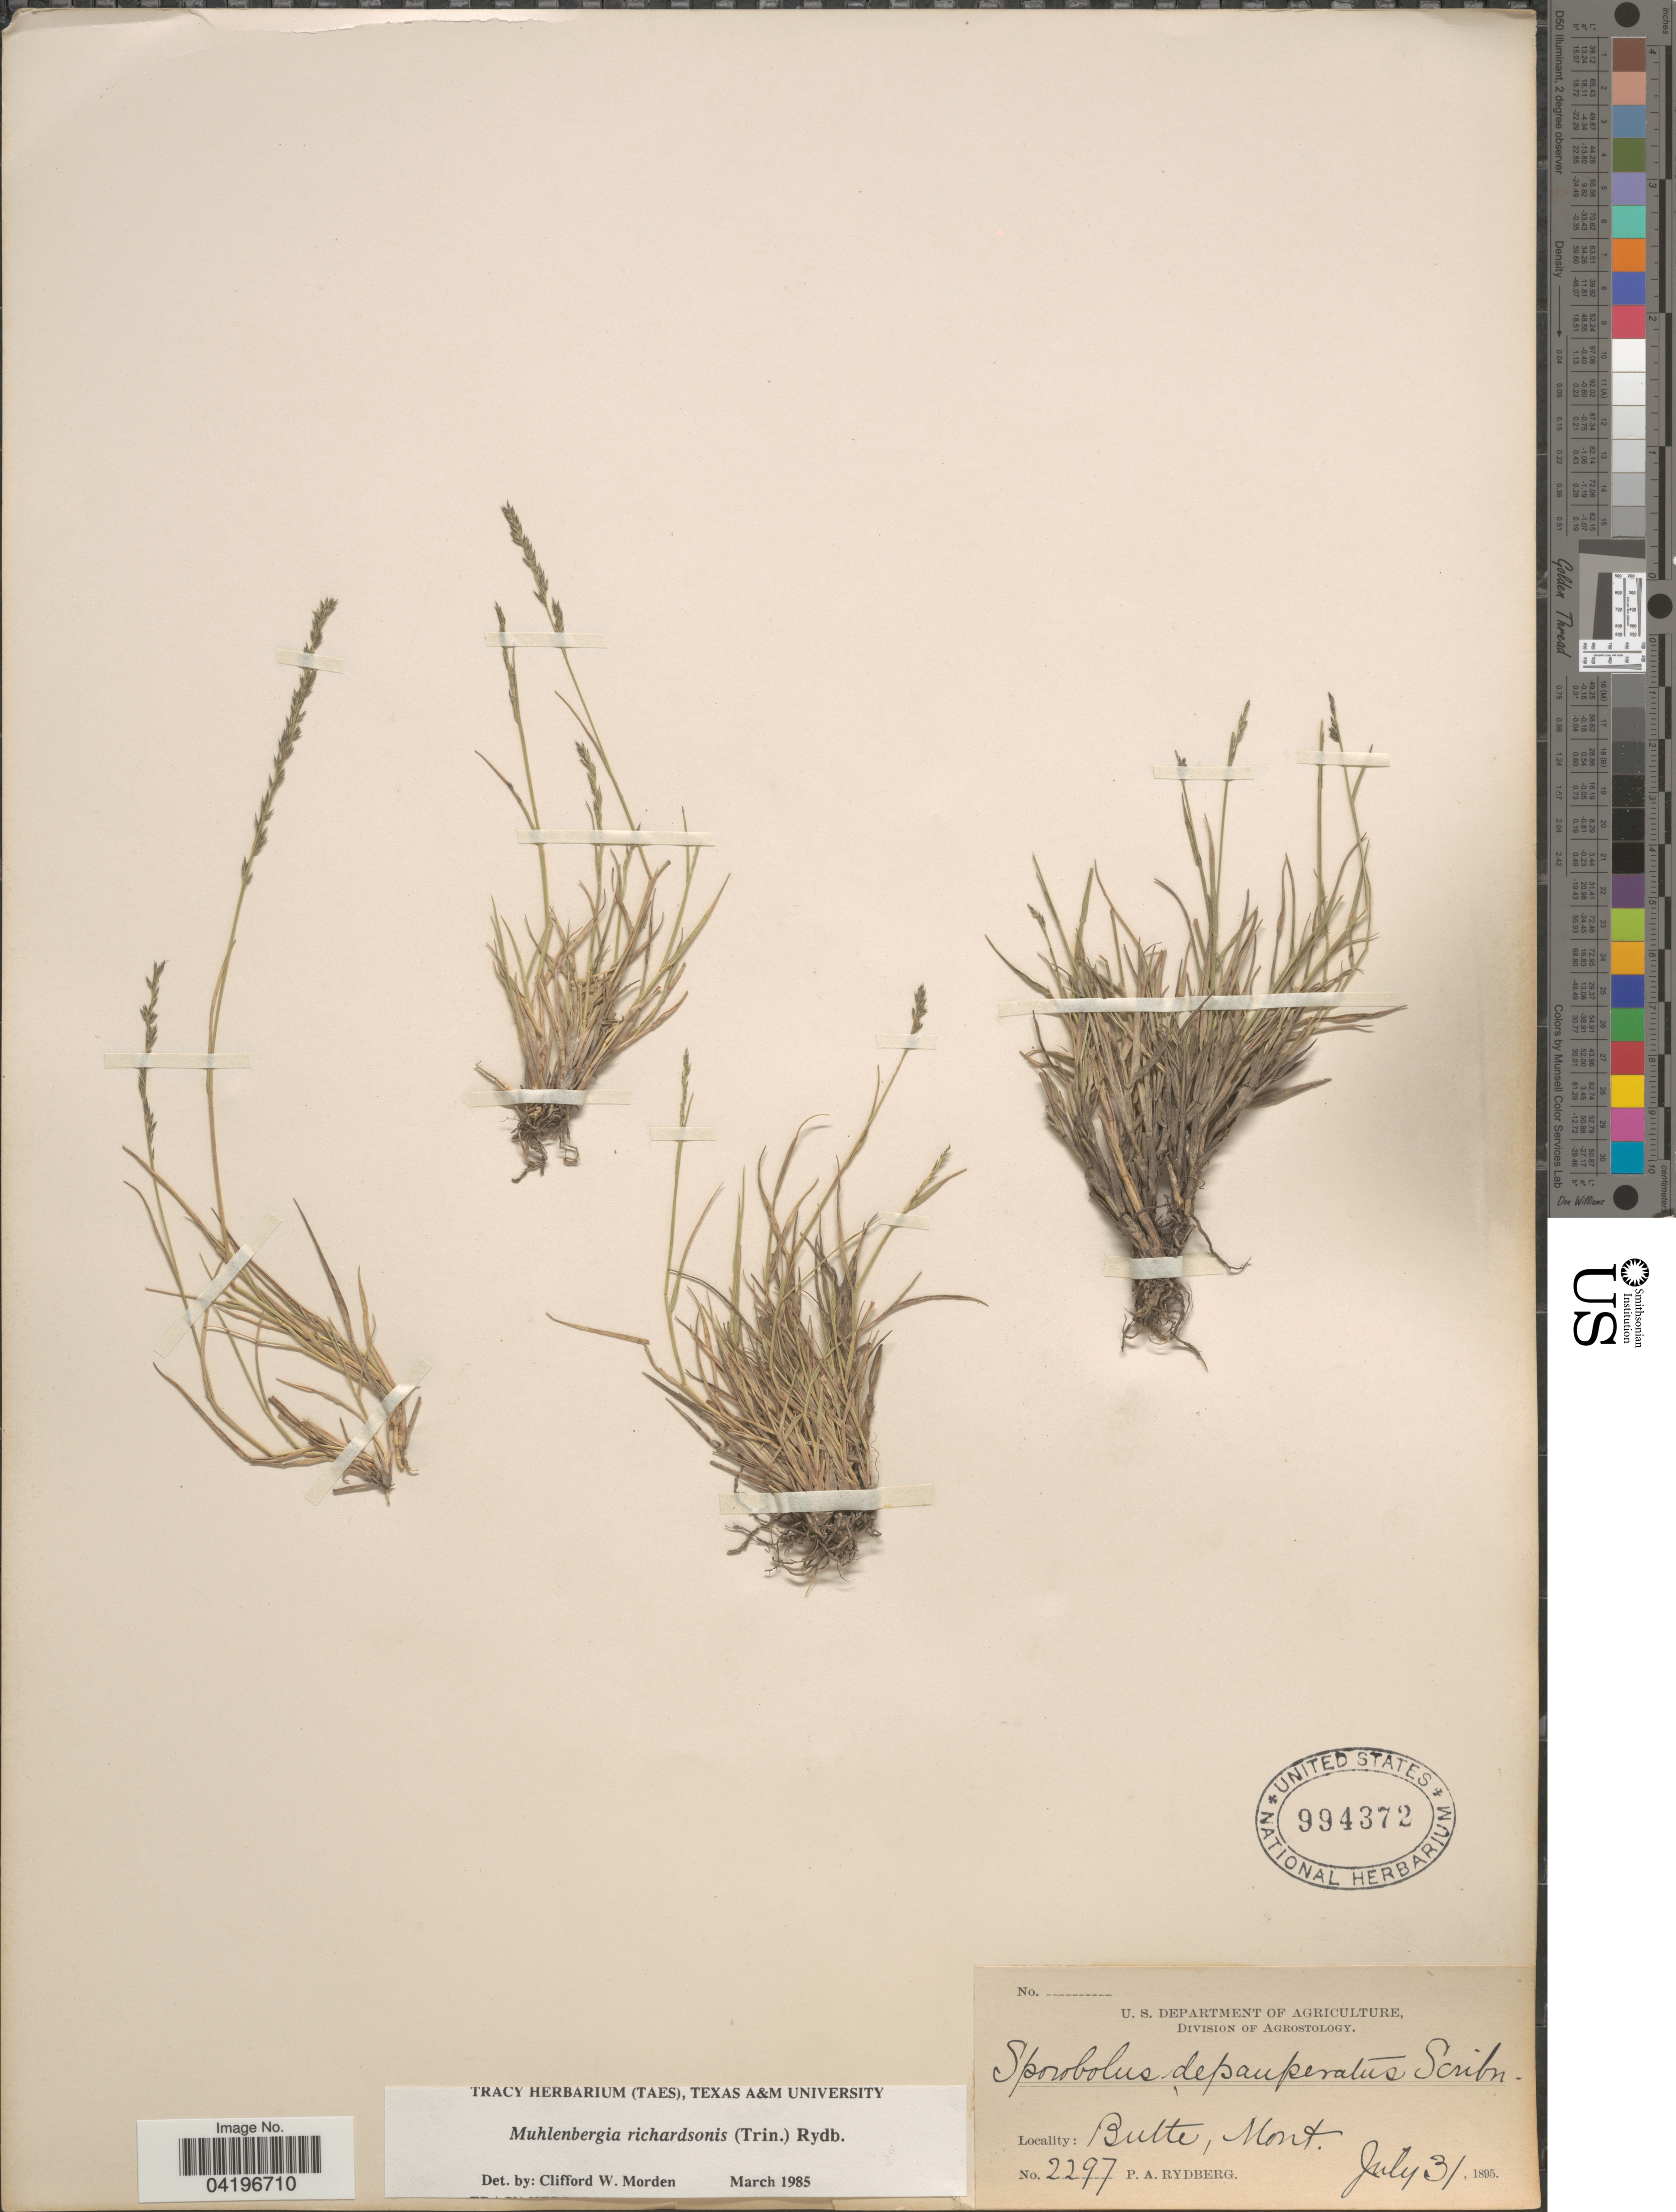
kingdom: Plantae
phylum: Tracheophyta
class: Liliopsida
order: Poales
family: Poaceae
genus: Muhlenbergia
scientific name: Muhlenbergia richardsonis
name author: (Trin.) Rydb.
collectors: P. A. Rydberg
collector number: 2297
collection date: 1895-07-31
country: United States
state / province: Montana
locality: Butte.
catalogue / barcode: US 994372